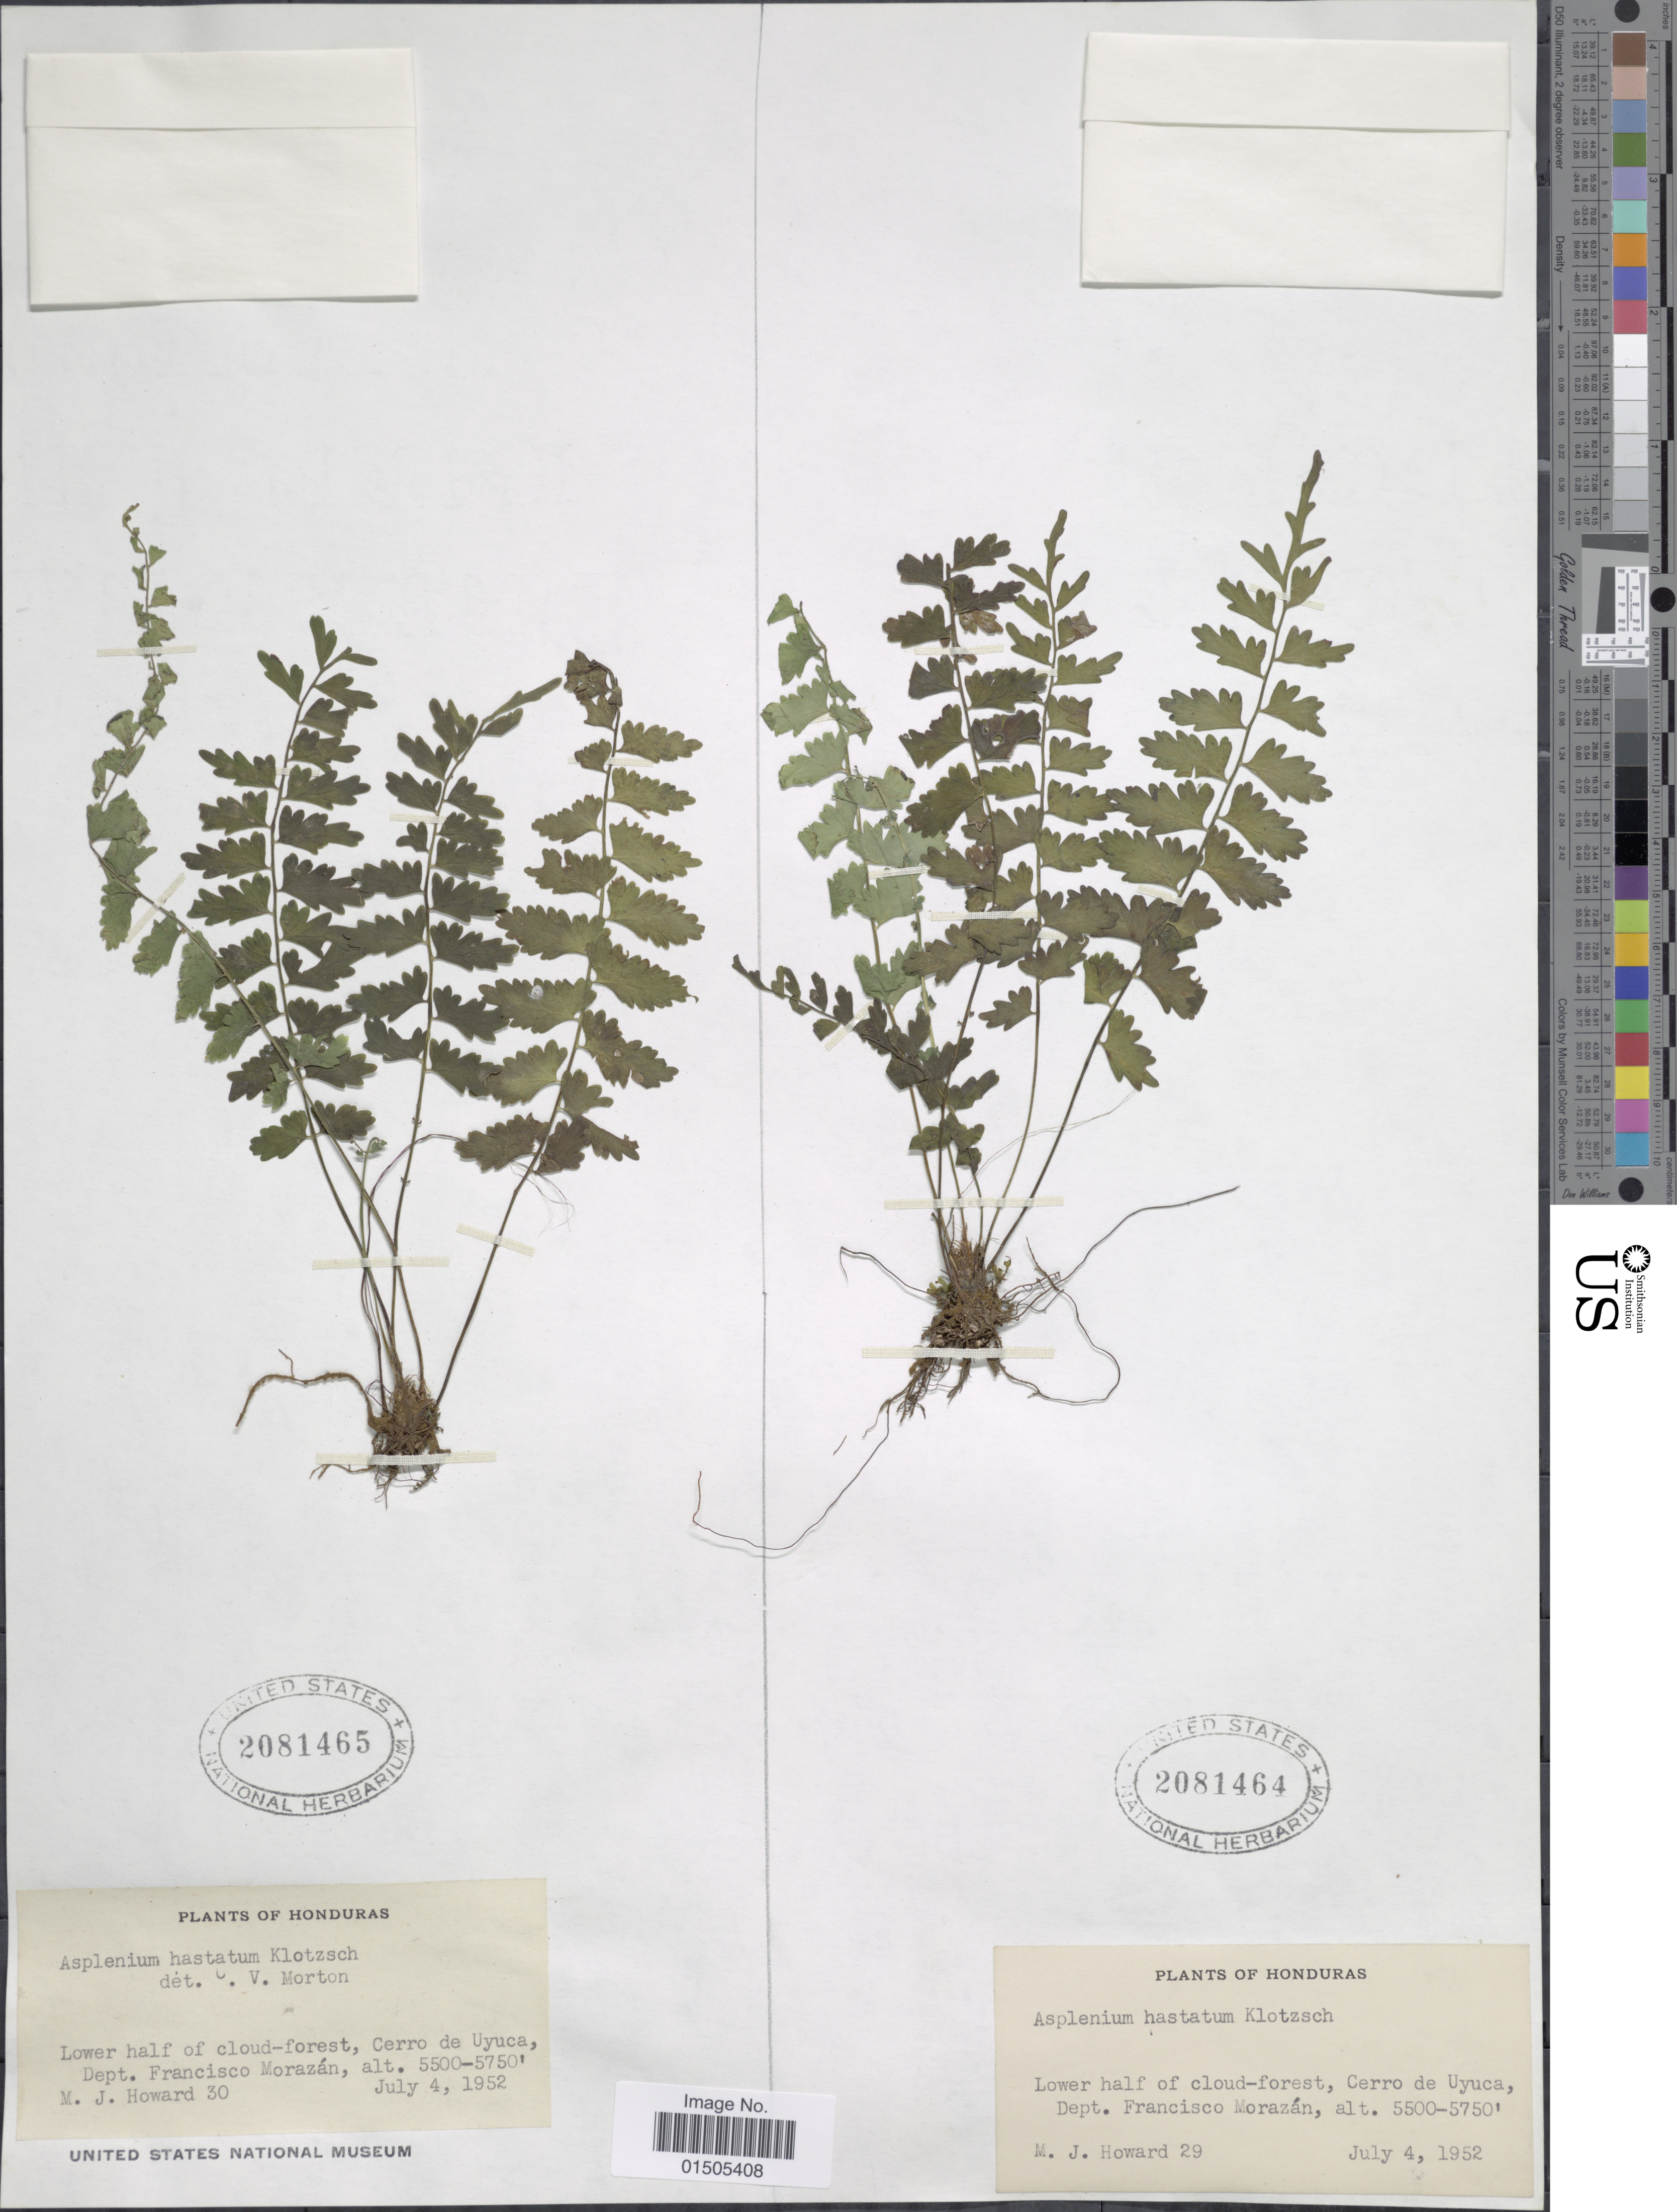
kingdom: Plantae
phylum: Tracheophyta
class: Polypodiopsida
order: Polypodiales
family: Aspleniaceae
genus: Asplenium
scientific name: Asplenium auriculatum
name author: Sw.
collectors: M. Howard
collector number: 29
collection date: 1952-07-04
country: Honduras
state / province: Fco. Morazán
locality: Lower half of cloud-forest, Cerro de Uyuca.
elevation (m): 1676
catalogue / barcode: US 2081464